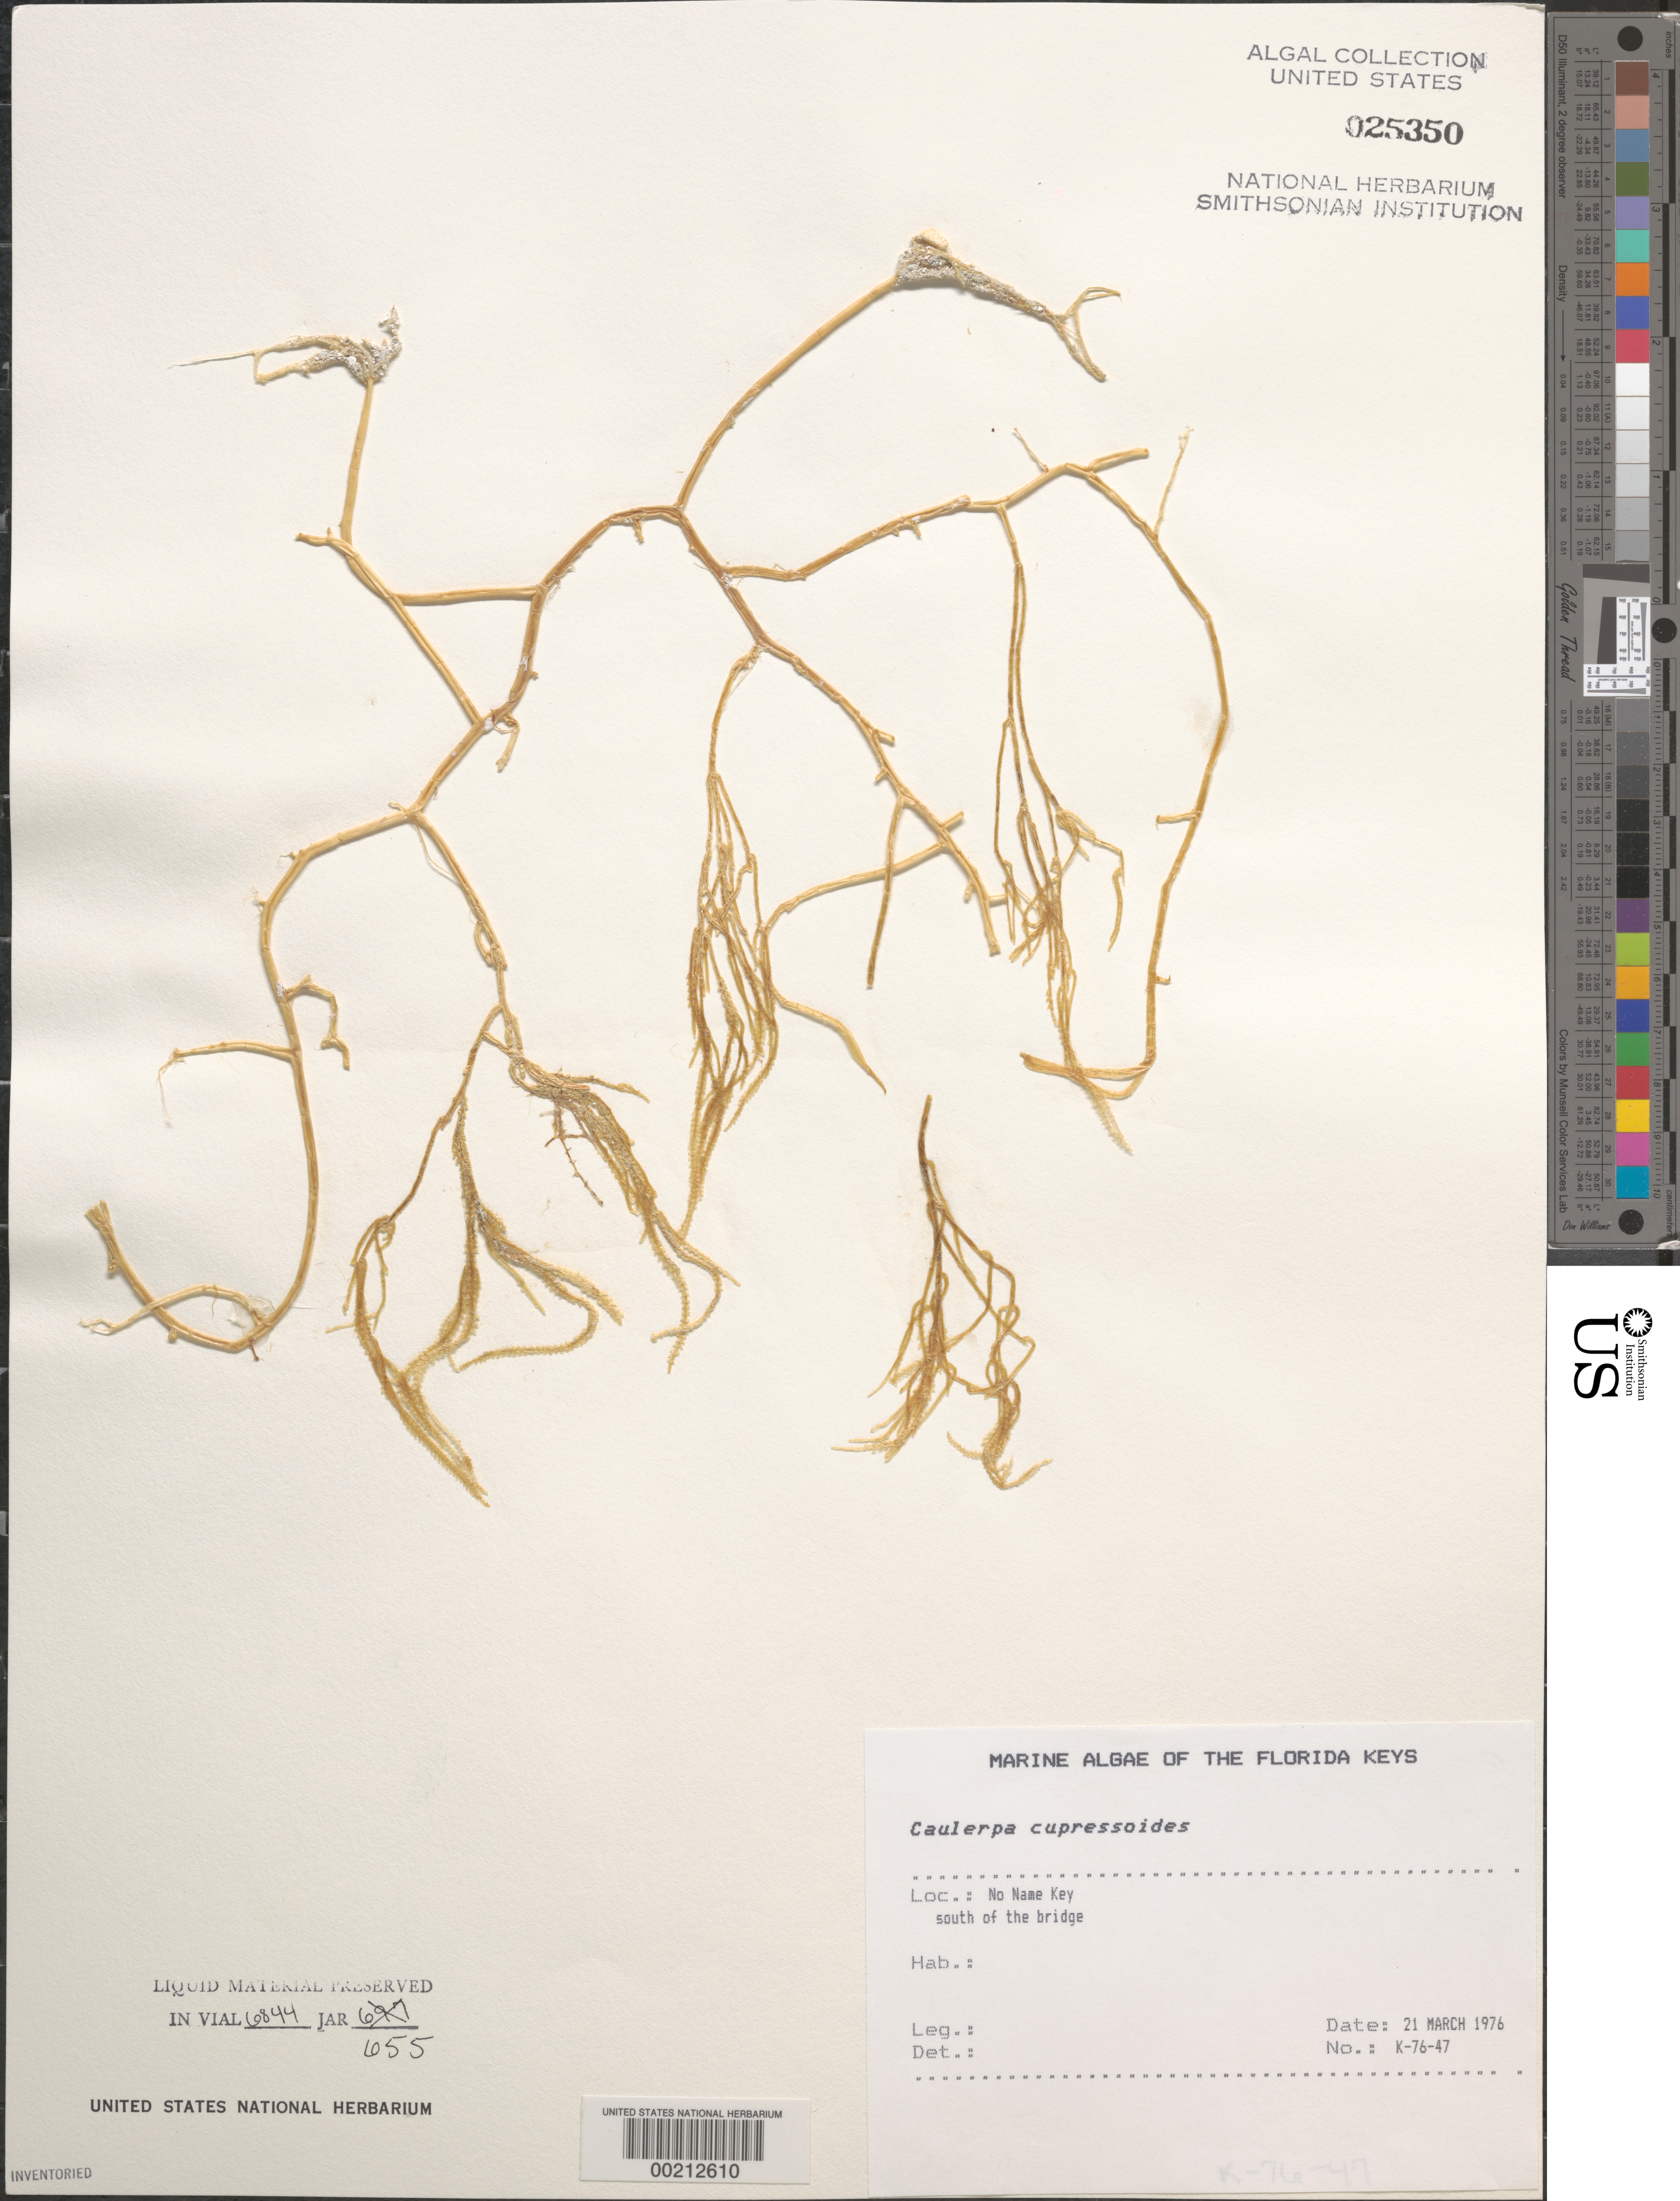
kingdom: Plantae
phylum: Chlorophyta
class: Ulvophyceae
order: Bryopsidales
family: Caulerpaceae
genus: Caulerpa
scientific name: Caulerpa cupressoides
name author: (Vahl) C. Agardh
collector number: K-76-47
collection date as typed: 21 Mar 1976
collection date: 1976-03-21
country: United States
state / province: Florida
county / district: Monroe County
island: No Name Key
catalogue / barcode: US 25350